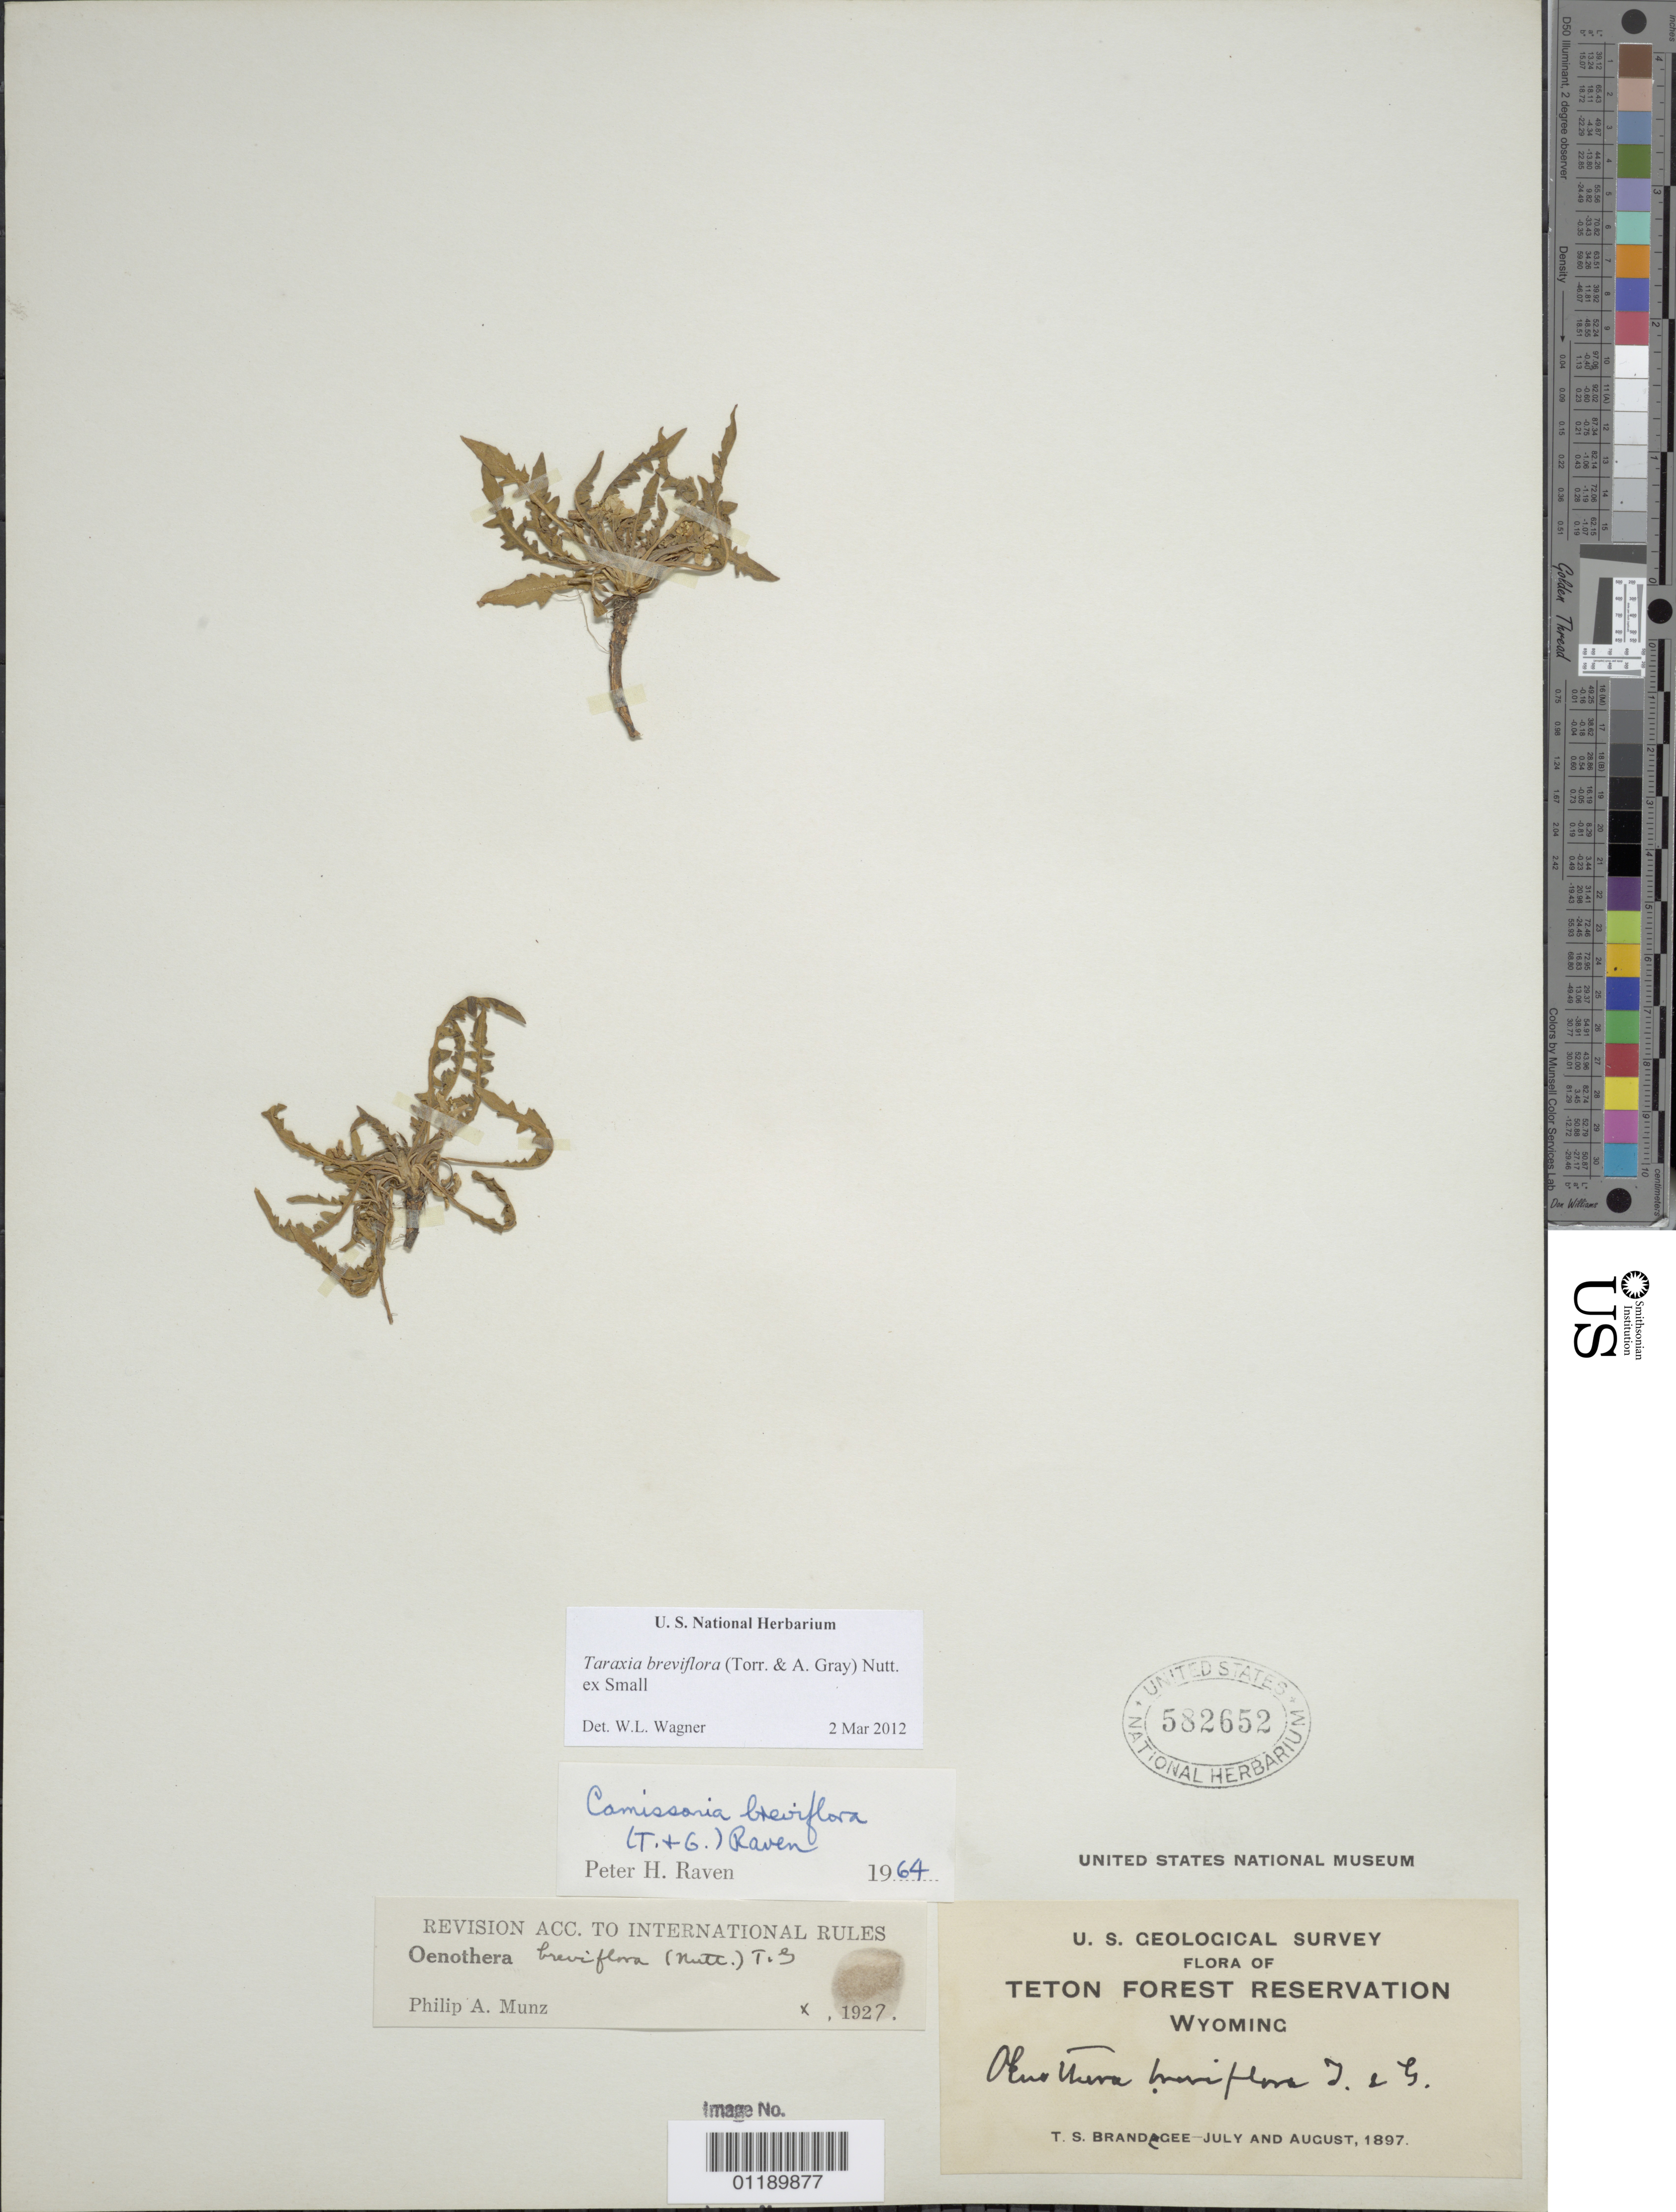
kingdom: Plantae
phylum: Tracheophyta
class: Magnoliopsida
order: Myrtales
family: Onagraceae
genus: Taraxia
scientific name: Taraxia breviflora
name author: (Torr. & A. Gray) Nutt. ex Small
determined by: Wagner, W. L., (BOT), Smithsonian Institution - National Museum of Natural History (UNITED STATES)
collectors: T. S. Brandegee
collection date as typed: Jul 1897 to -- Aug 1897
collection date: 1897-07/1897-08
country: United States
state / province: Wyoming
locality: Teton Forest Reservation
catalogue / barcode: US 582652